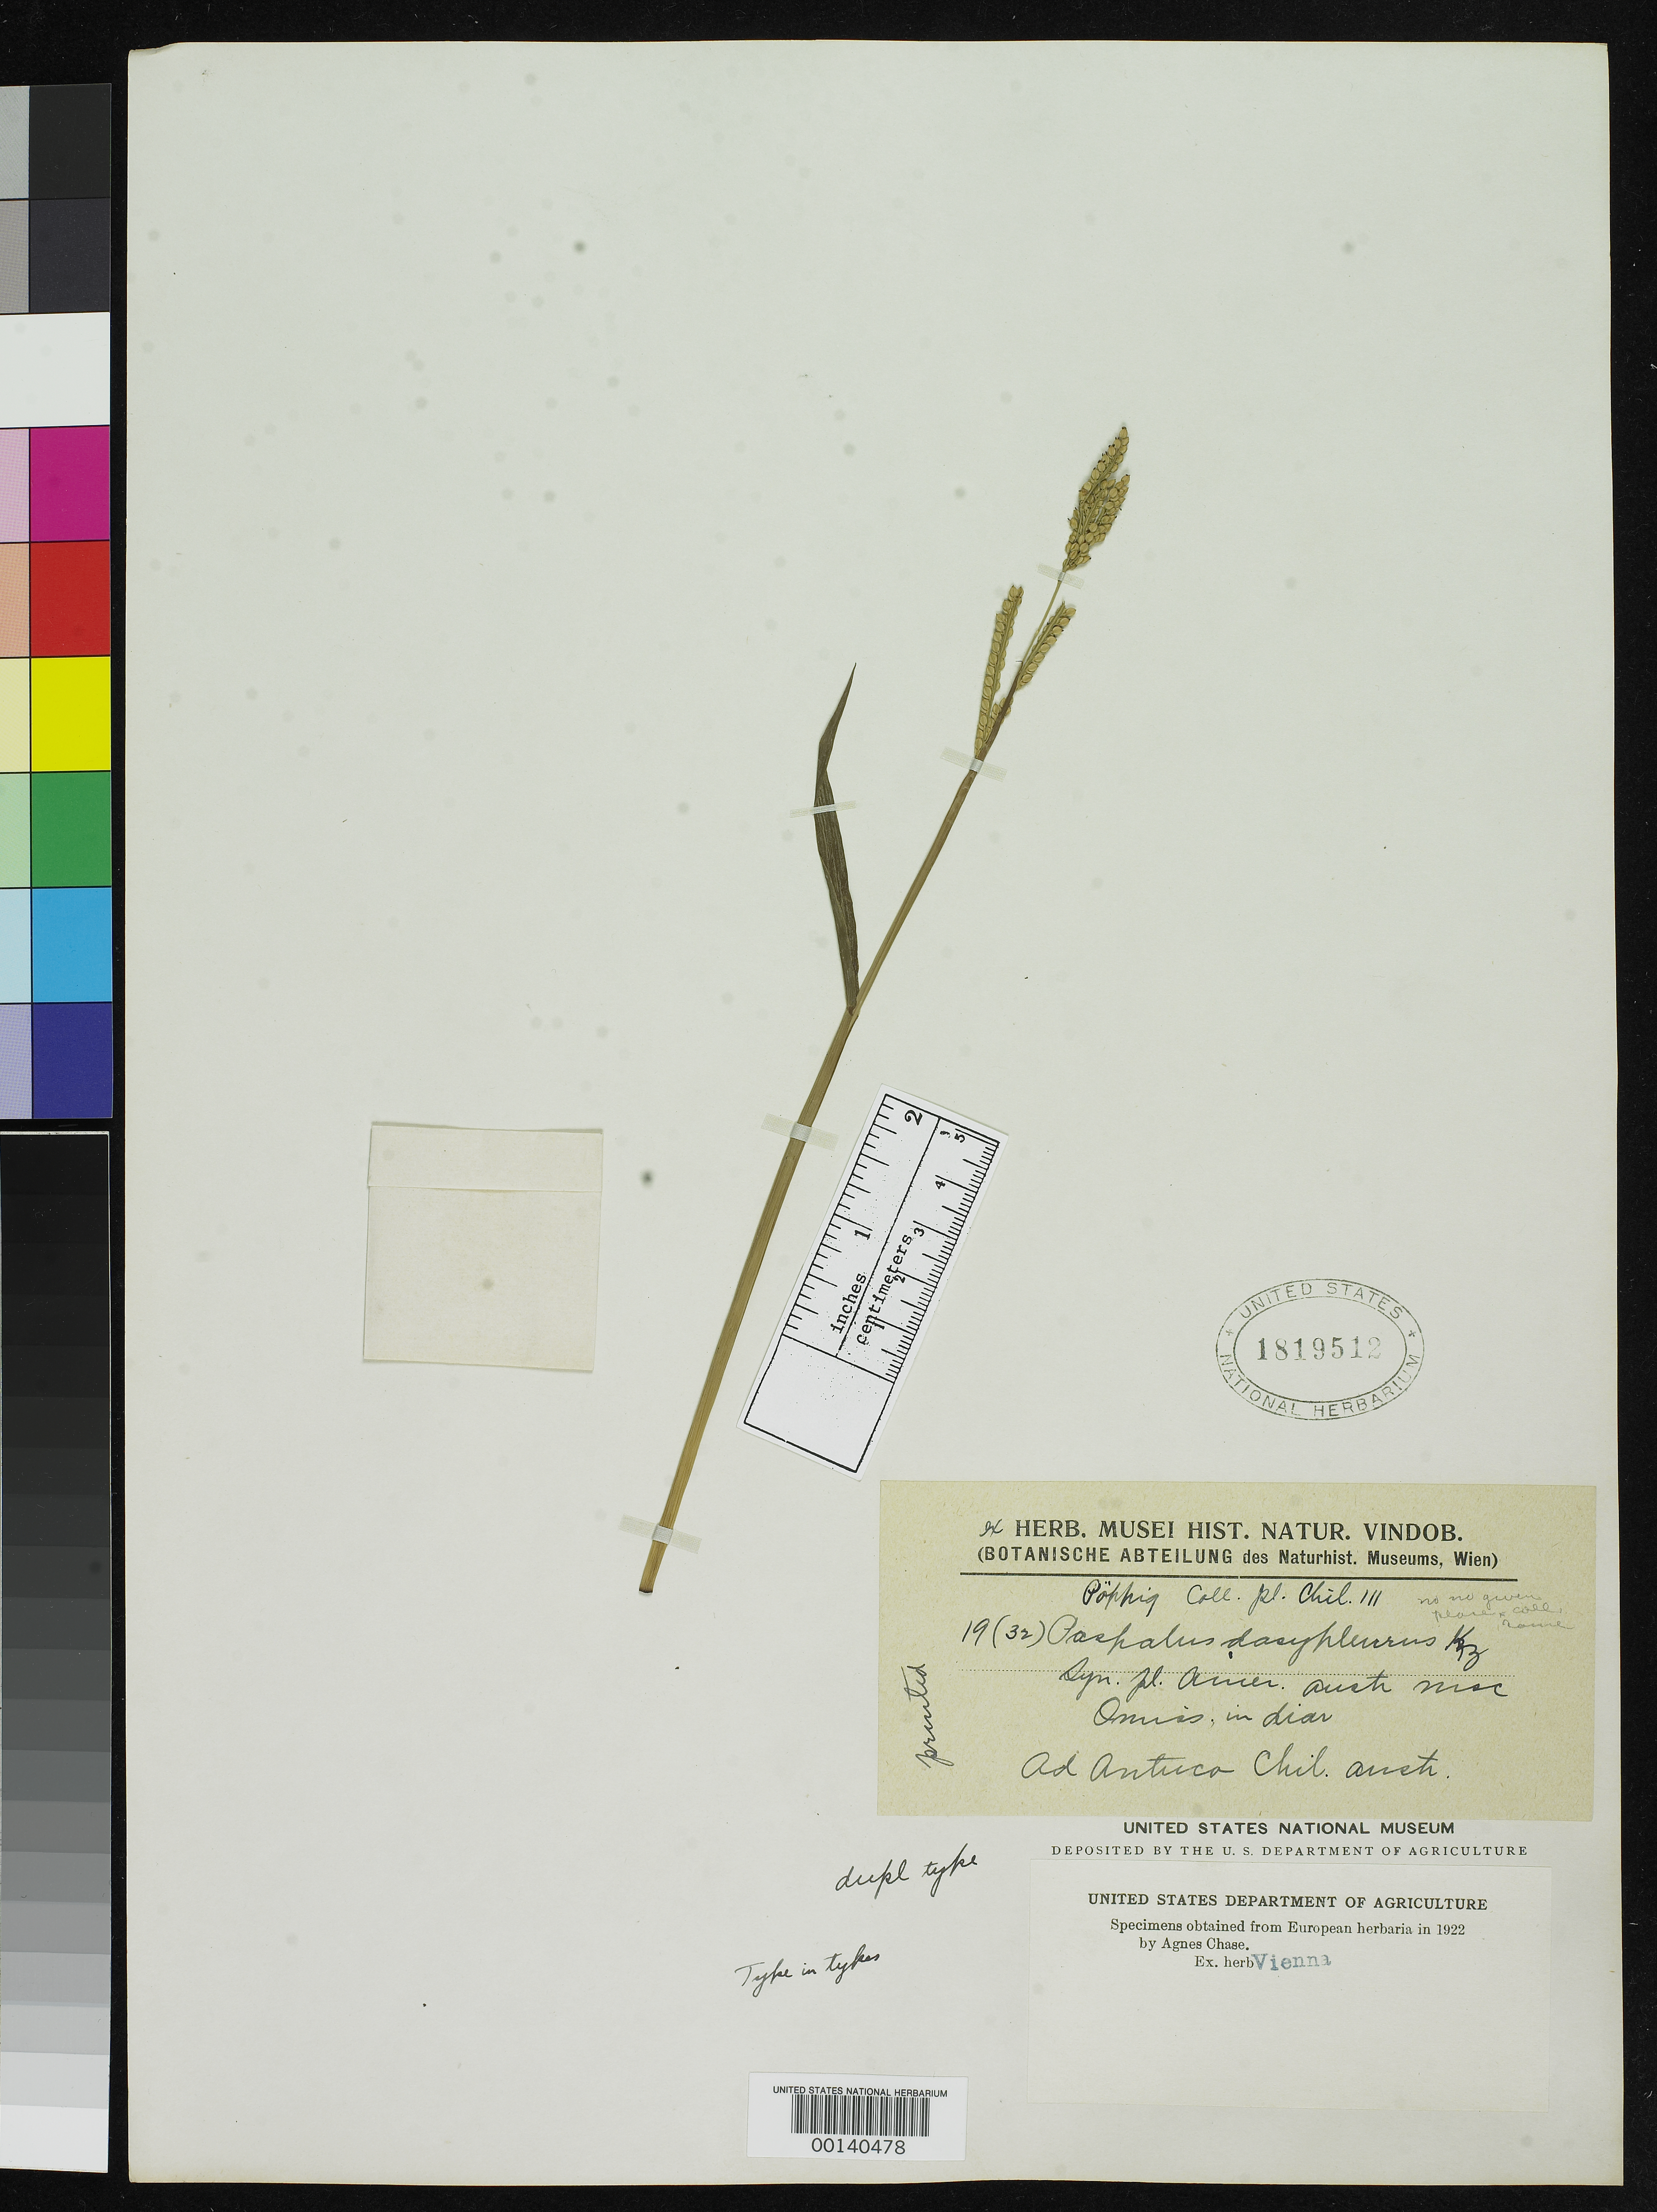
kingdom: Plantae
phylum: Tracheophyta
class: Liliopsida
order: Poales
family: Poaceae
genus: Paspalum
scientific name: Paspalum dasypleurum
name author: Kunze ex Desv. in Gay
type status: Type Fragment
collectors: E. F. Poeppig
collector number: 19(32)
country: Chile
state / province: Bio-Bío (VIII)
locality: Antuco.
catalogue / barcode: US 1819512